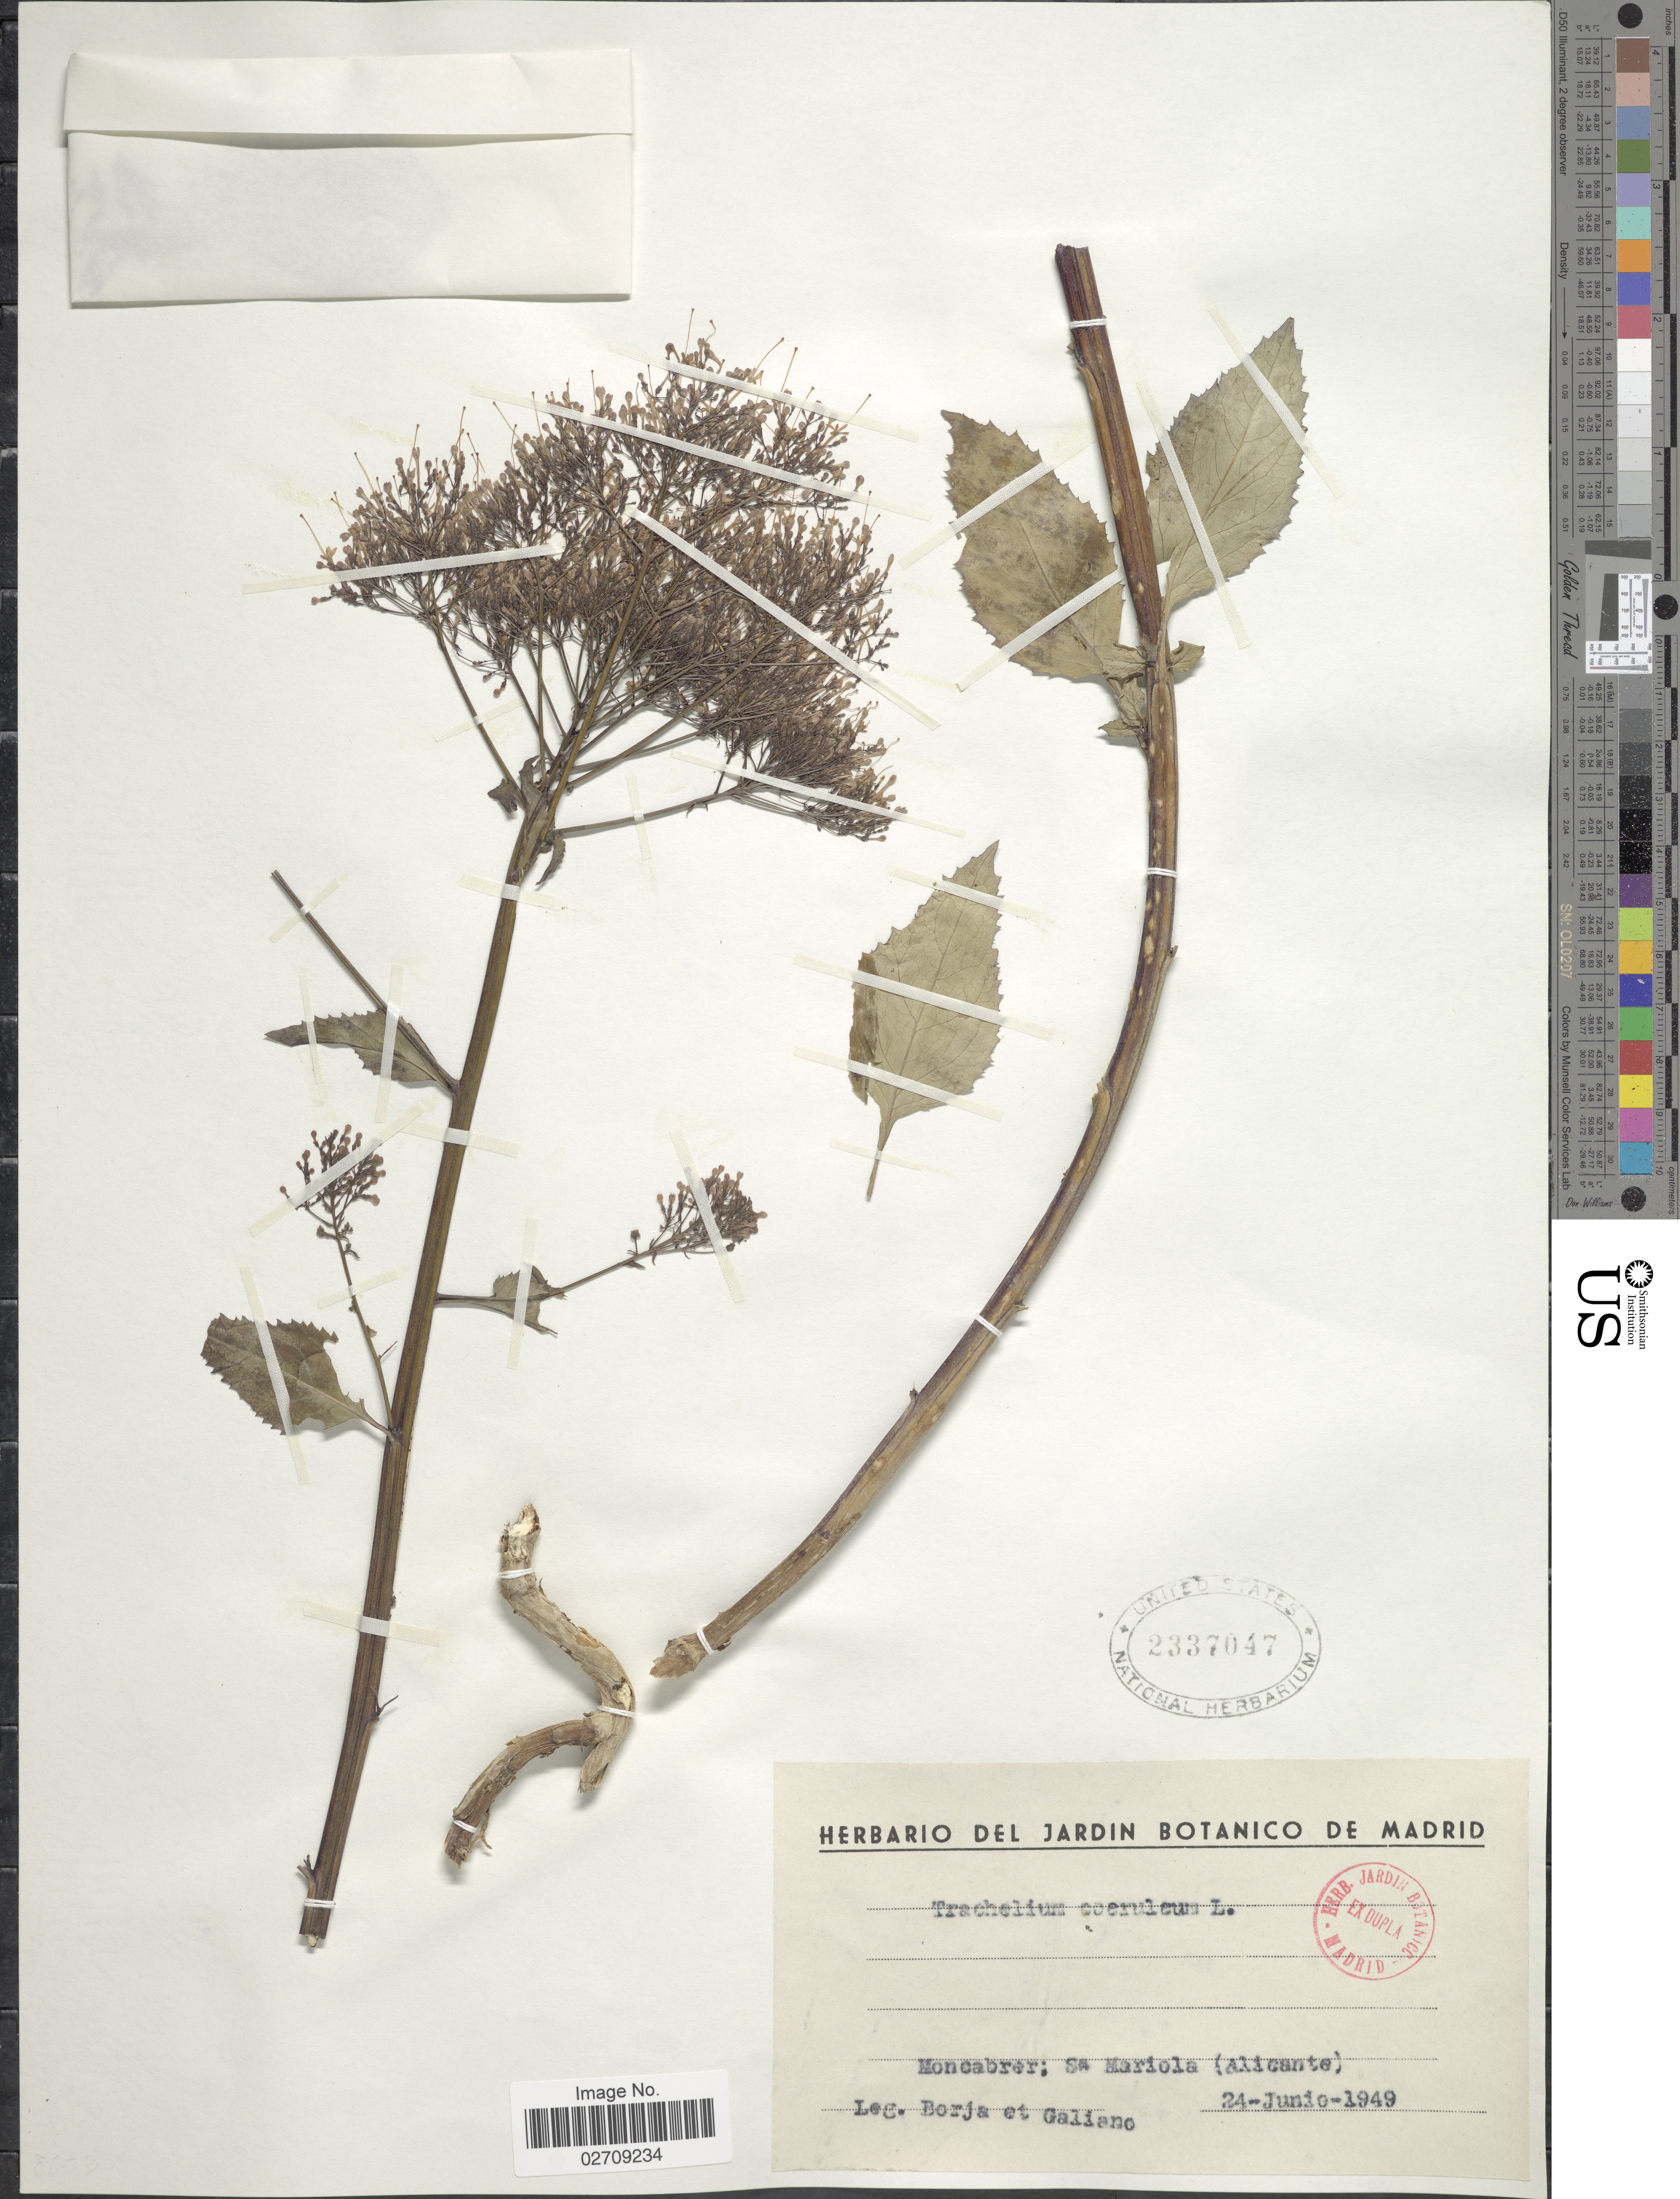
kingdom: Plantae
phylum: Tracheophyta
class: Magnoliopsida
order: Asterales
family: Campanulaceae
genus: Trachelium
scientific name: Trachelium caeruleum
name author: L.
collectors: -. Borja & Galiano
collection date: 1949-06-24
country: Spain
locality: Moncabrer: Sa Mariola (Alicante)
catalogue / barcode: US 2337047